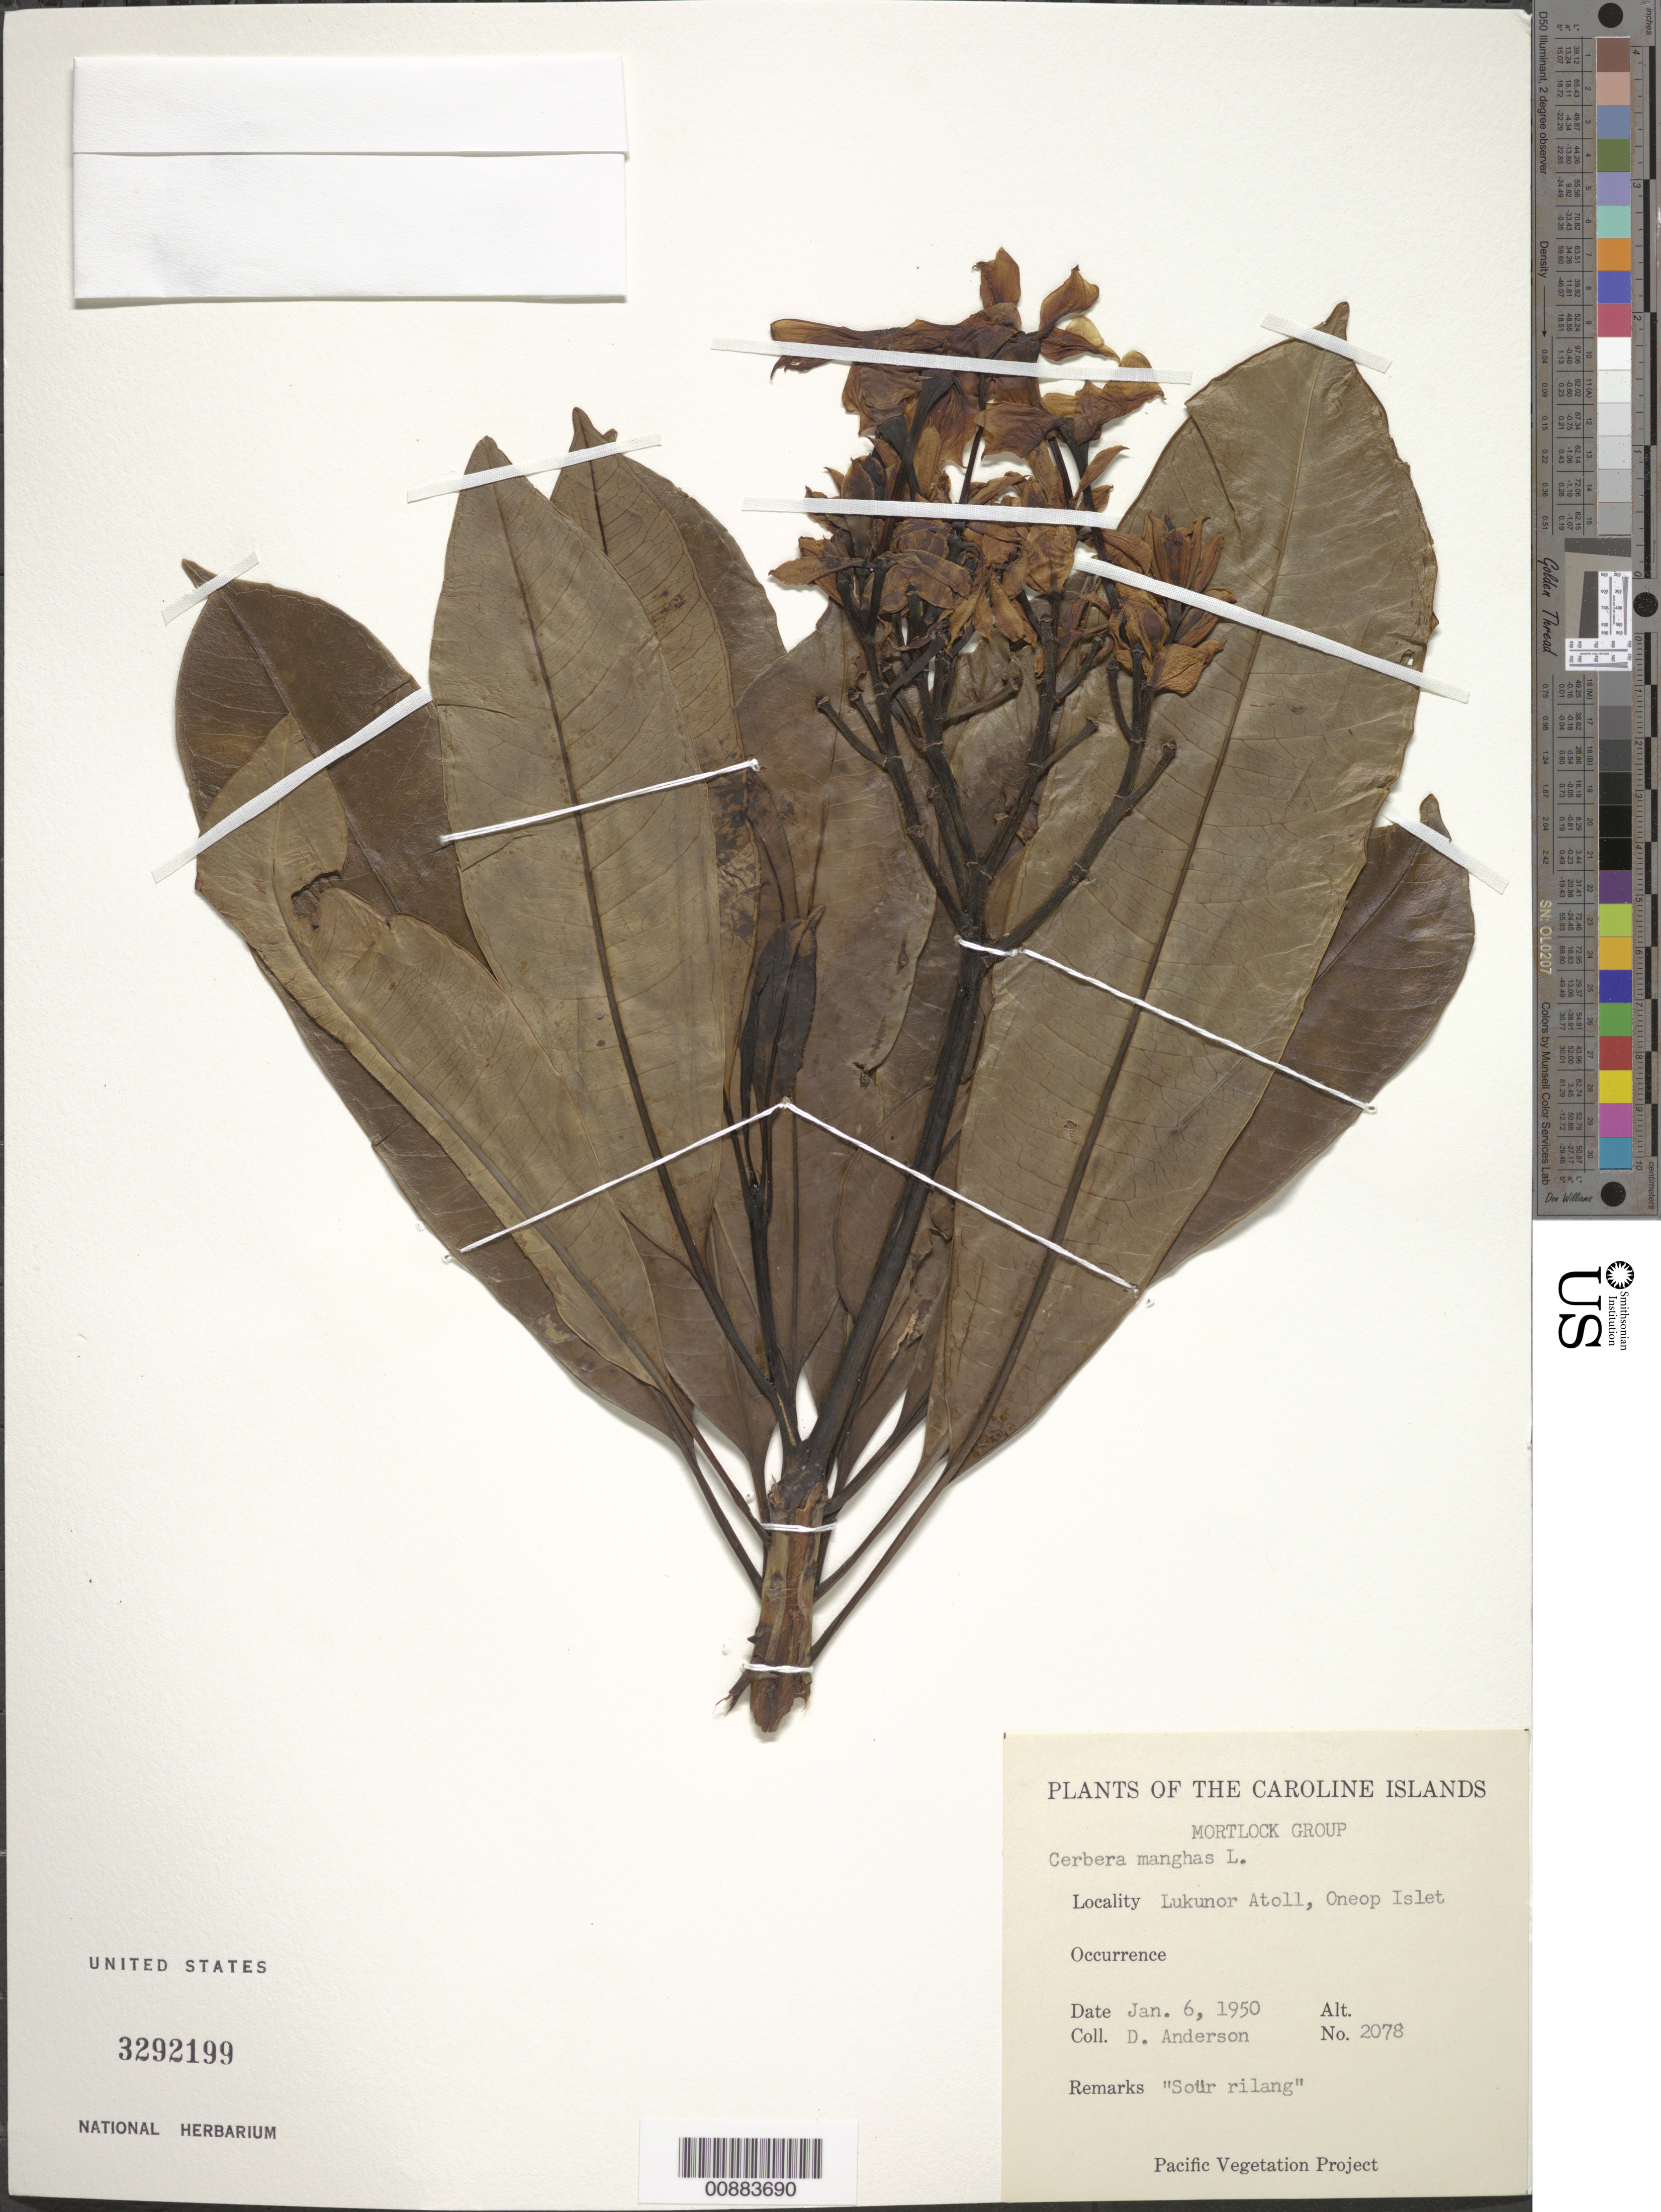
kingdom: Plantae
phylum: Tracheophyta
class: Magnoliopsida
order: Gentianales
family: Apocynaceae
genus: Cerbera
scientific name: Cerbera manghas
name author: L.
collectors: D. Anderson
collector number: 2078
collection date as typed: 06 Jan 1950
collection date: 1950-01-06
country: Micronesia, Federated States of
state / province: Truk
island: Lukunor Atoll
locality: Oneop Islet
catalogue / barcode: US 3292199